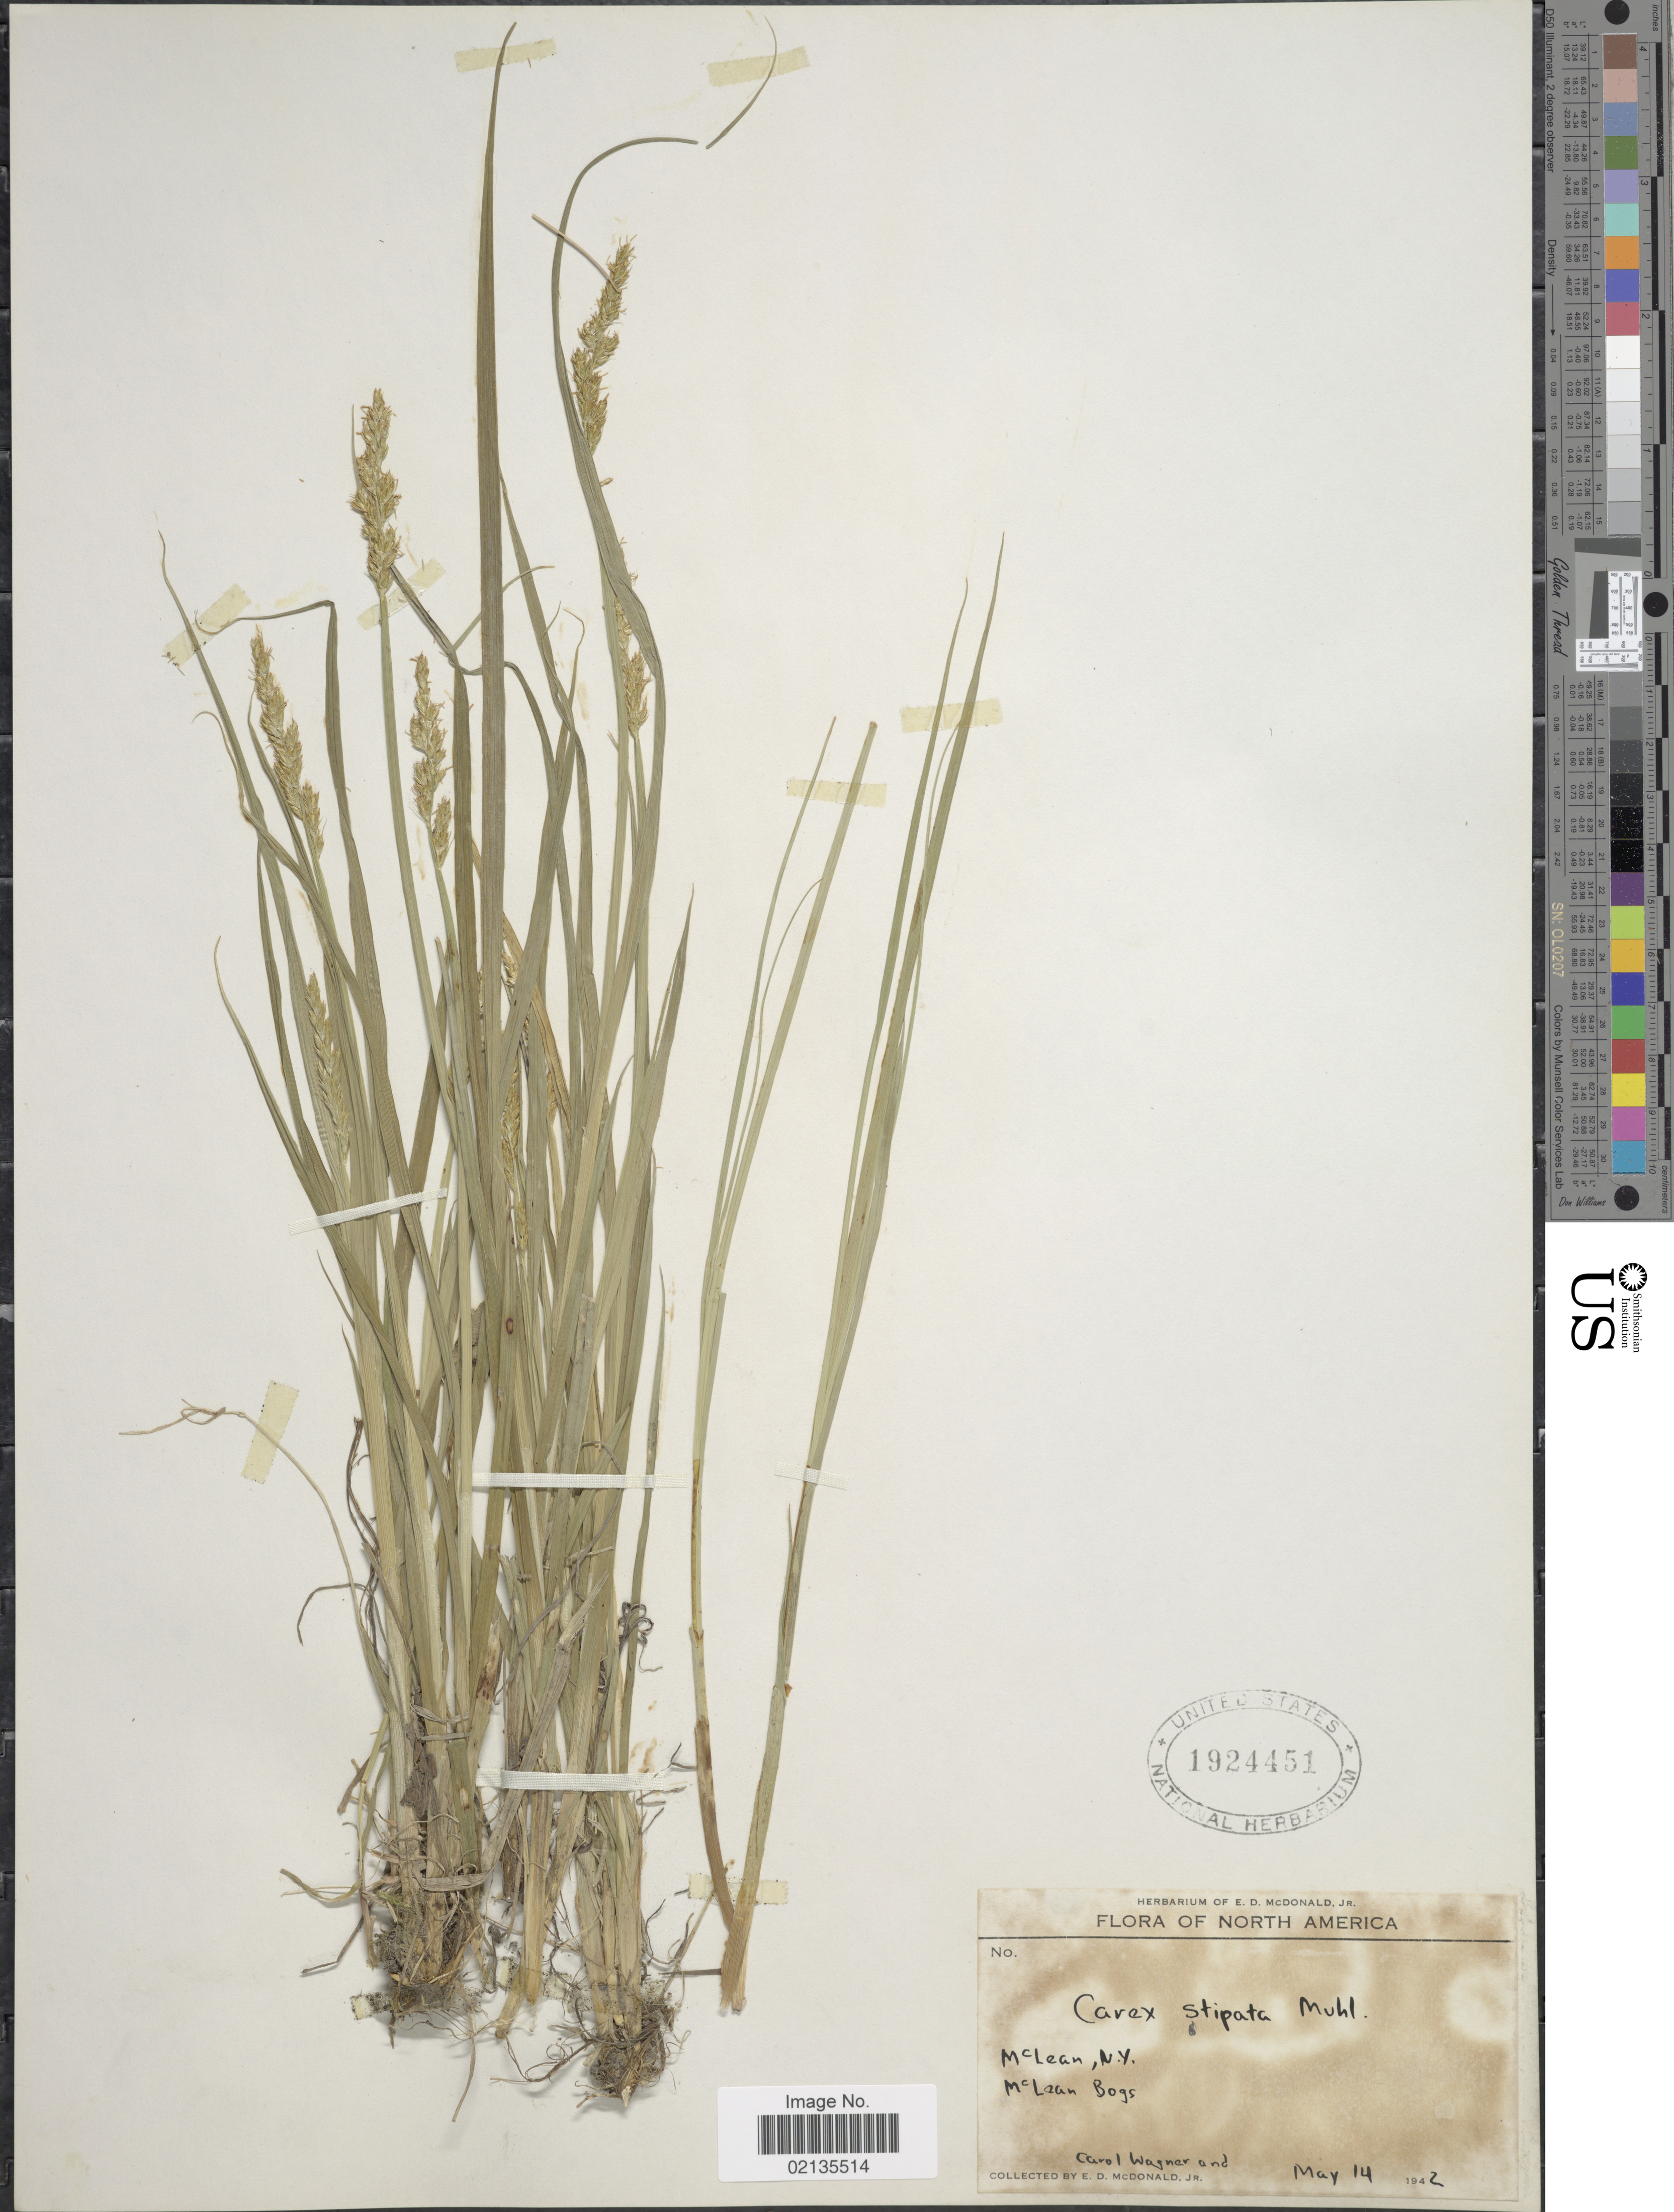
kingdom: Plantae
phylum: Tracheophyta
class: Liliopsida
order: Poales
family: Cyperaceae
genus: Carex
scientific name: Carex stipata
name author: Muhl. ex Willd.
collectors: C. Wagner & E. D. McDonald Jr.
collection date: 1942-05-14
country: United States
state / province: New York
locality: McLean, McLean Bogs.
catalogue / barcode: US 1924451